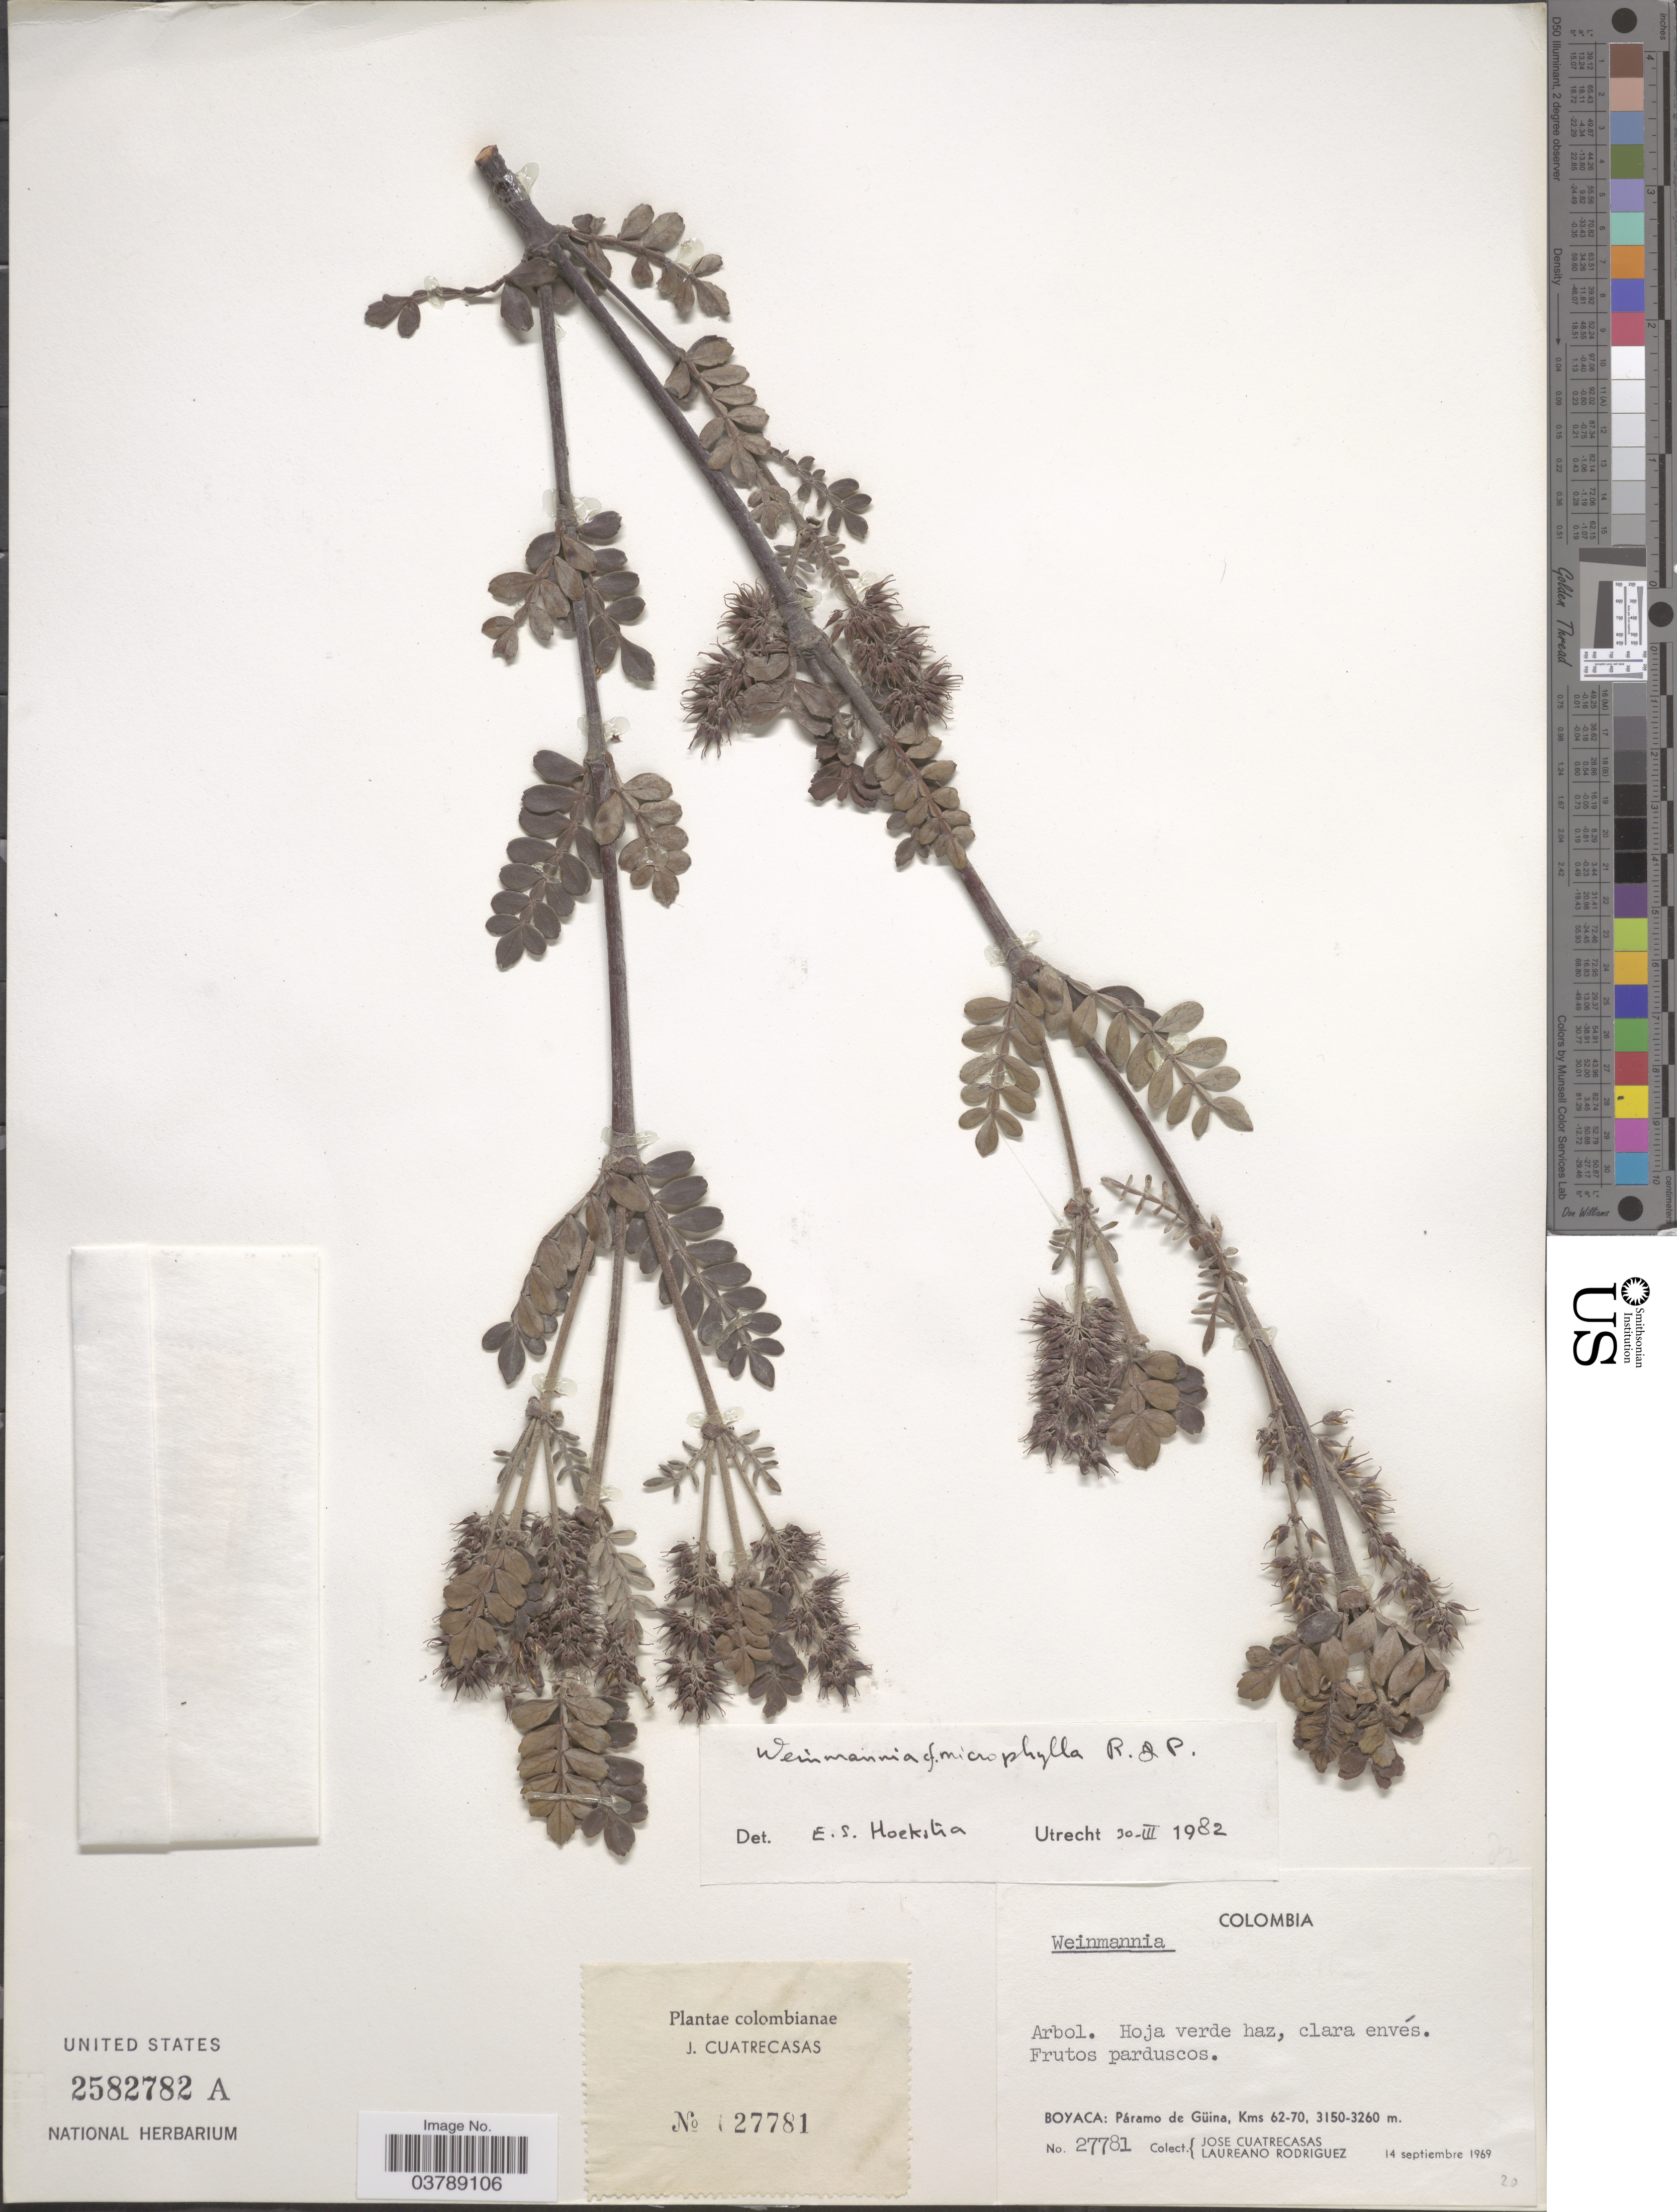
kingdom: Plantae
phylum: Tracheophyta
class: Magnoliopsida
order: Oxalidales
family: Cunoniaceae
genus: Weinmannia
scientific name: Weinmannia fagaroides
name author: Kunth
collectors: J. Cuatrecasas & L. Rodriguez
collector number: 27781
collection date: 1969-09-14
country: Colombia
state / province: Boyacá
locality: Páramo de Güina, Kms 62-70.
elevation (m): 3150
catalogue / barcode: US 2582782A